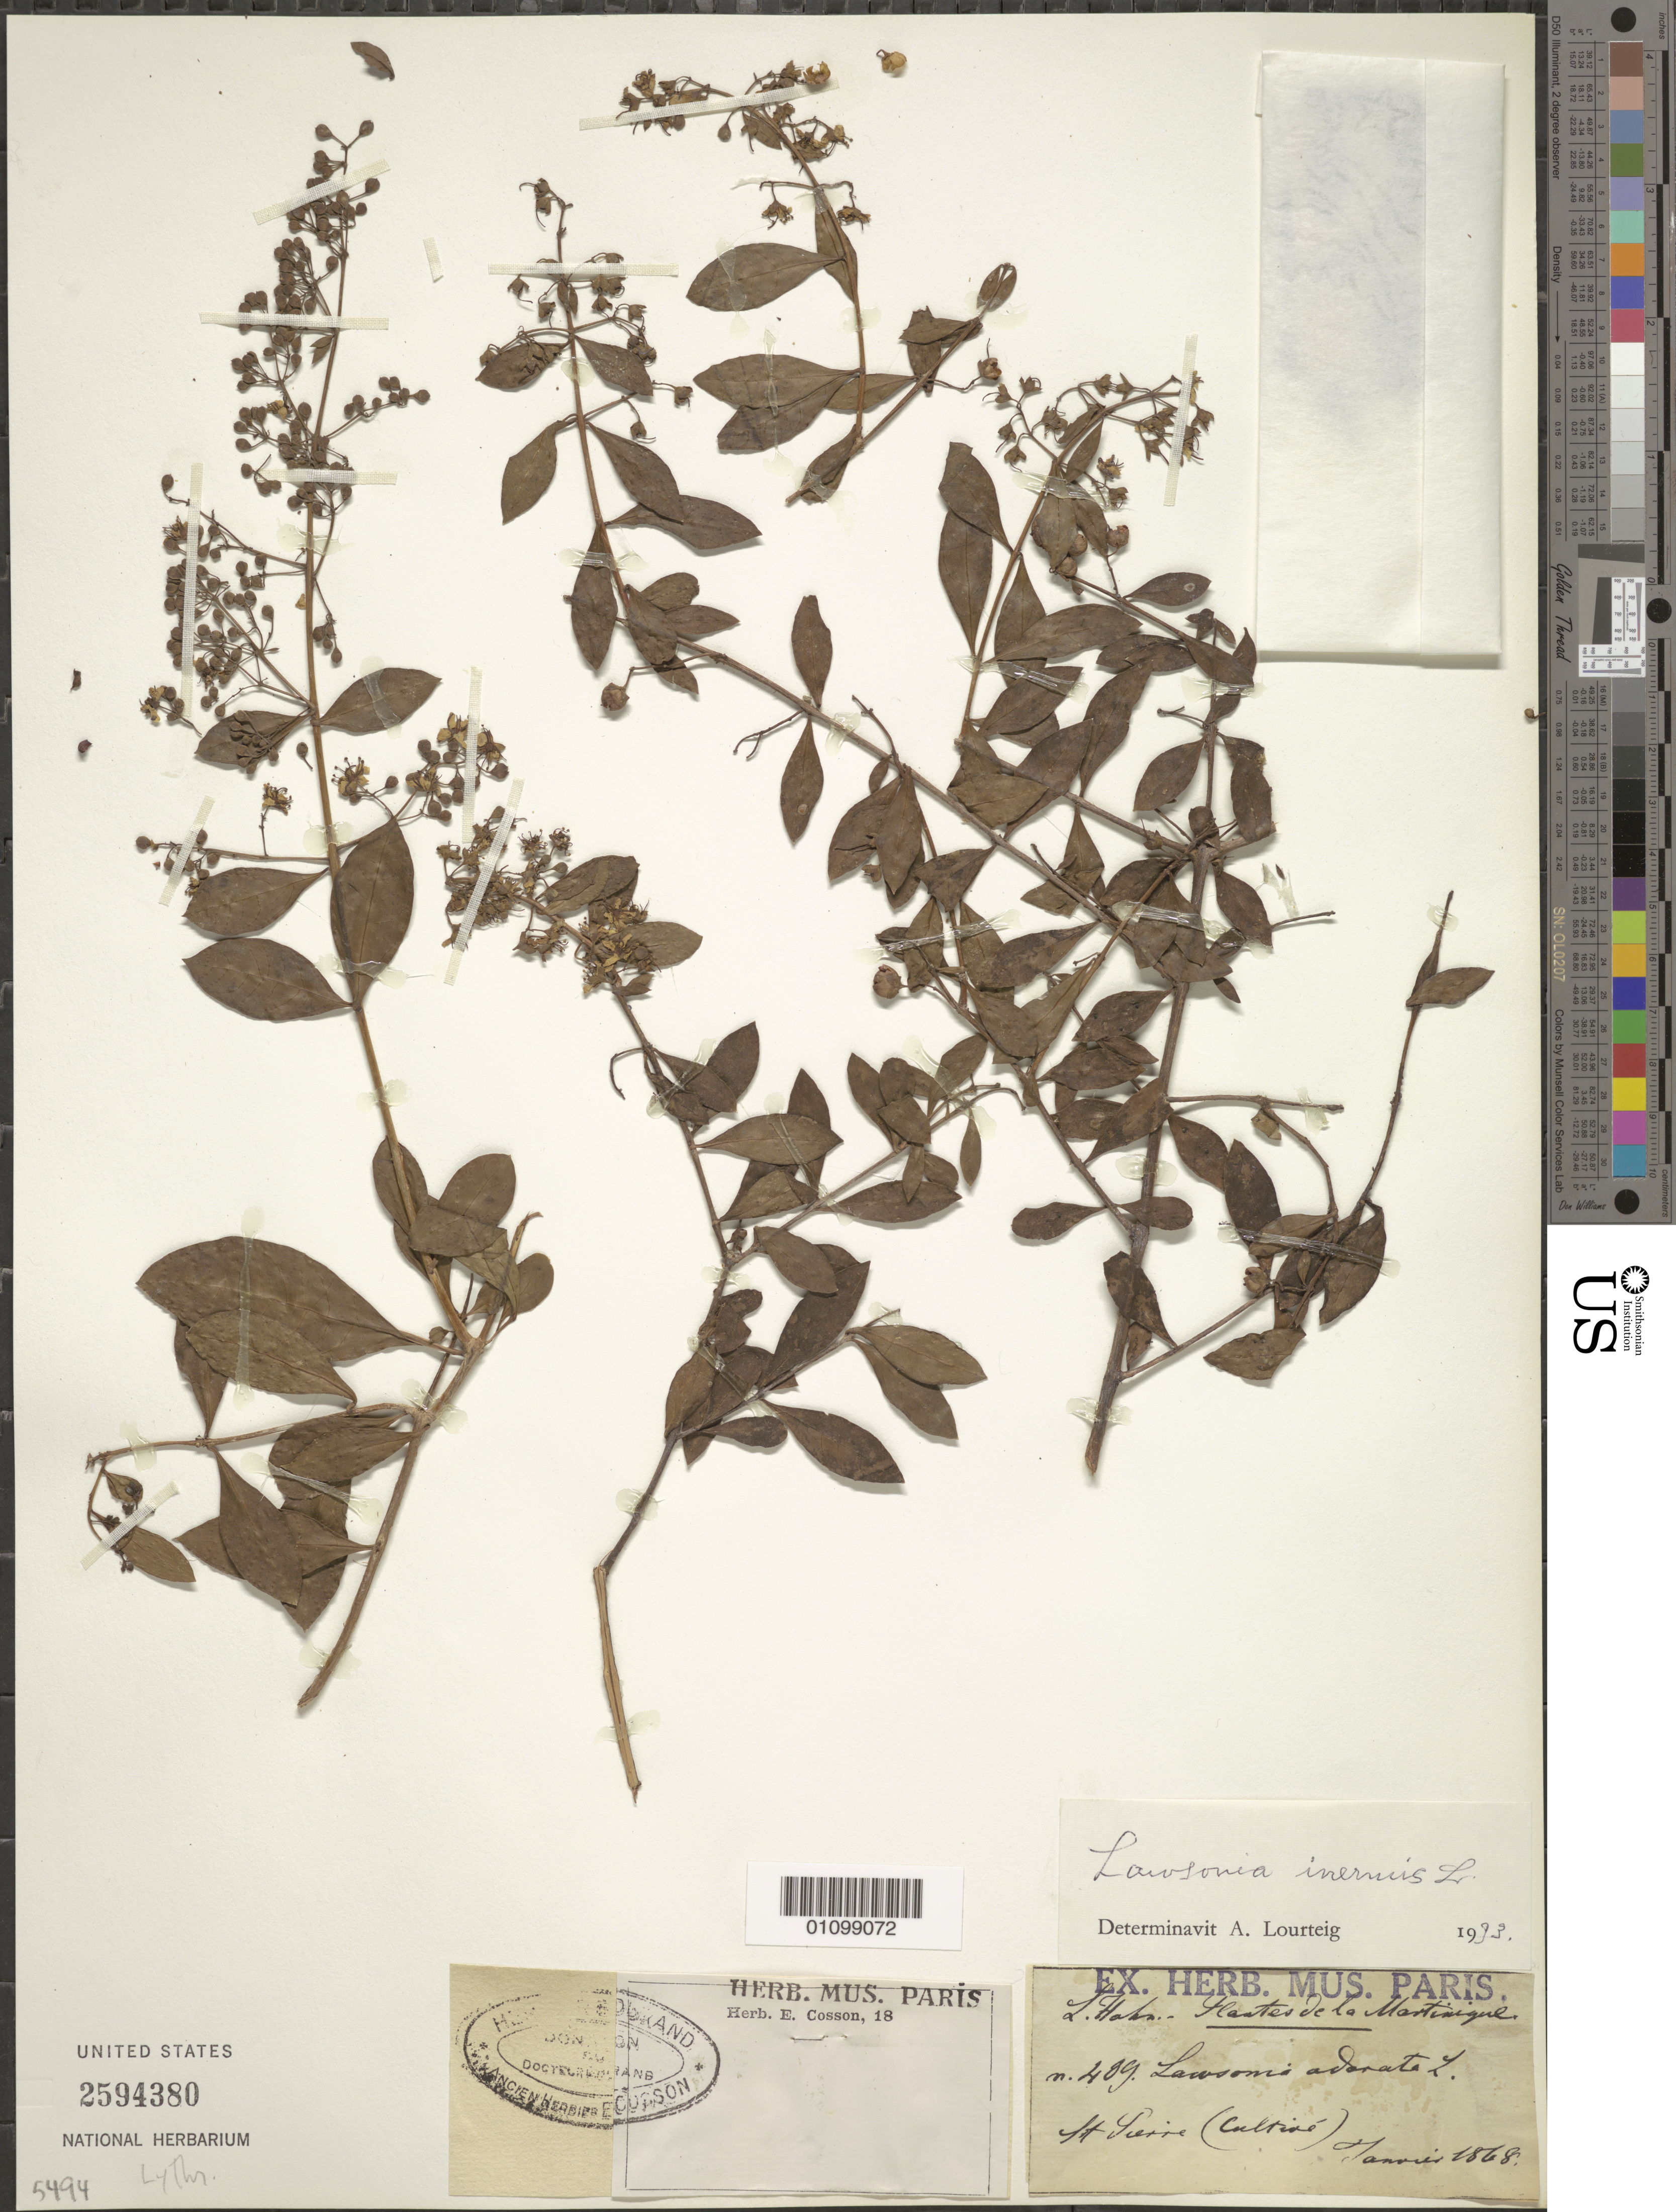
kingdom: Plantae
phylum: Tracheophyta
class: Magnoliopsida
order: Myrtales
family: Lythraceae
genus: Lawsonia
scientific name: Lawsonia inermis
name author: L.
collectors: L. Hahn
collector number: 489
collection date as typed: Jan 1868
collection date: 1868-01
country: Martinique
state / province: Saint-Pierre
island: Martinique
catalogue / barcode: US 2594380